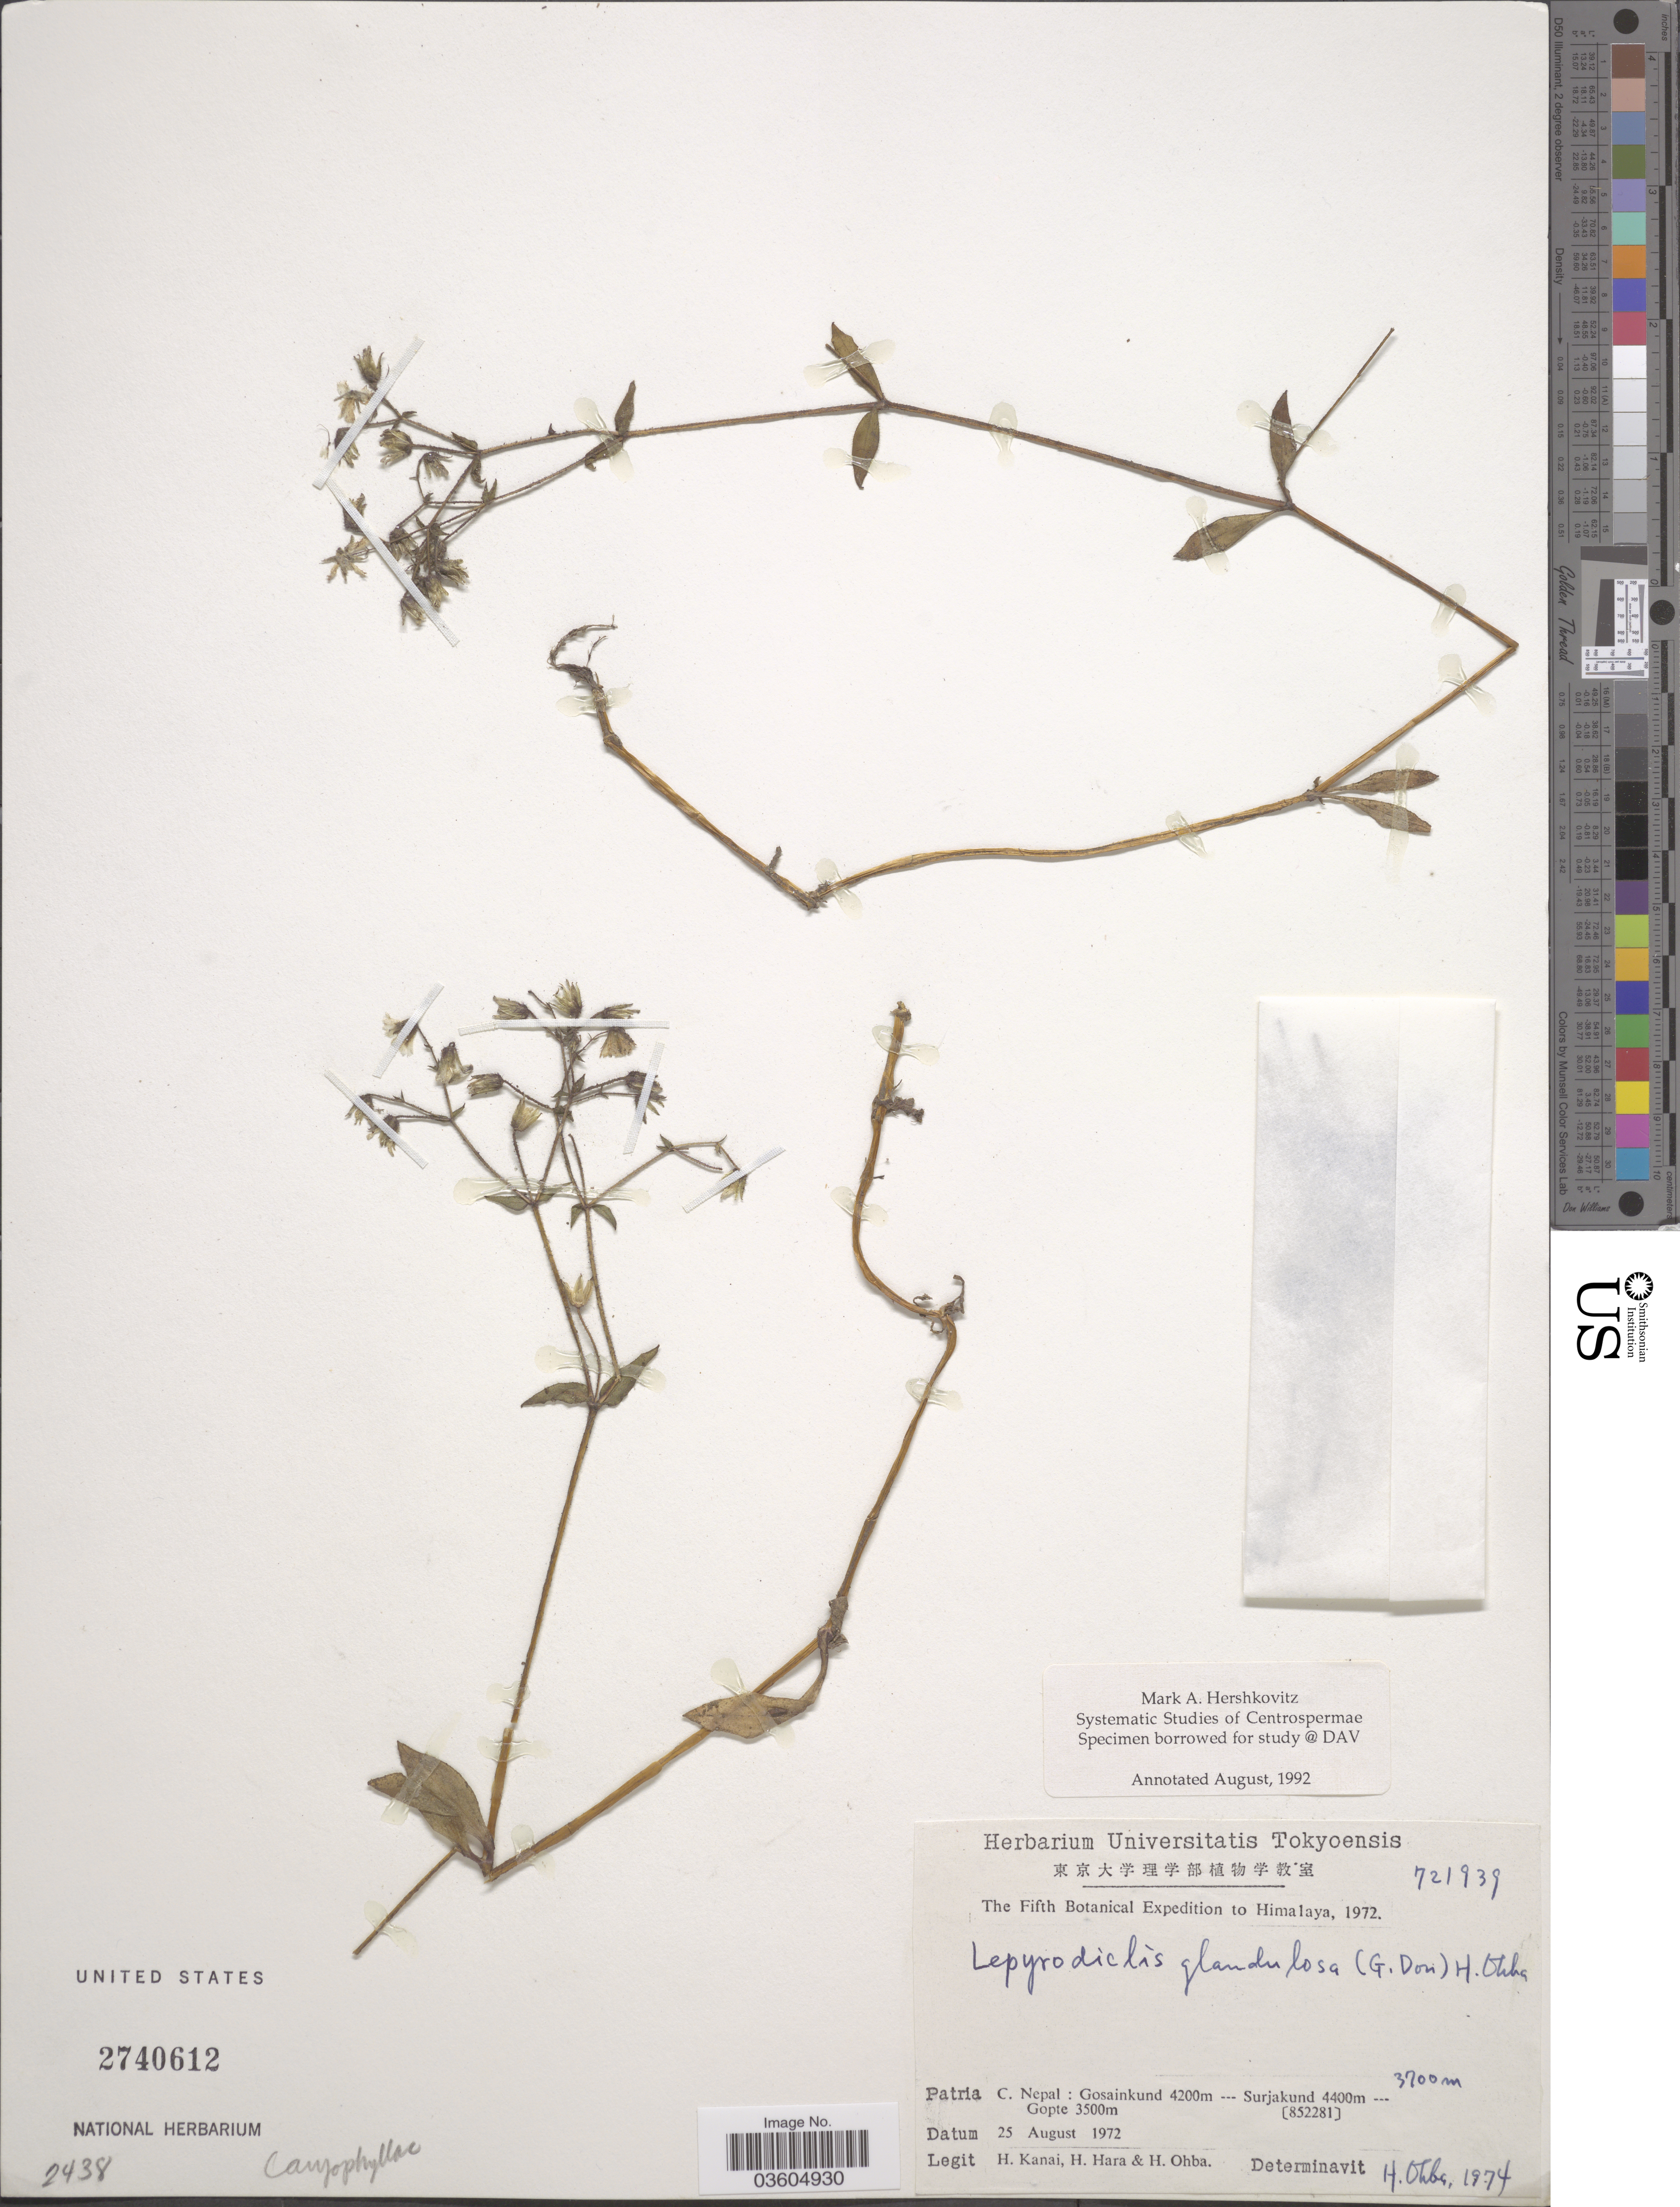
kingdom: Plantae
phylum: Tracheophyta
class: Magnoliopsida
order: Caryophyllales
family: Caryophyllaceae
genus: Odontostemma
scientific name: Odontostemma glandulosum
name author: Benth. ex G. Don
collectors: H. Kanai, H. Hara & H. Ohba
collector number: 721939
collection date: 1972-08-25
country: Nepal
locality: Himalaya. C. Nepal: Gosainkund 4200m - Surjakund 4400m - Gopte 3500m.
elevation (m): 3700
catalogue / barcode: US 2740612